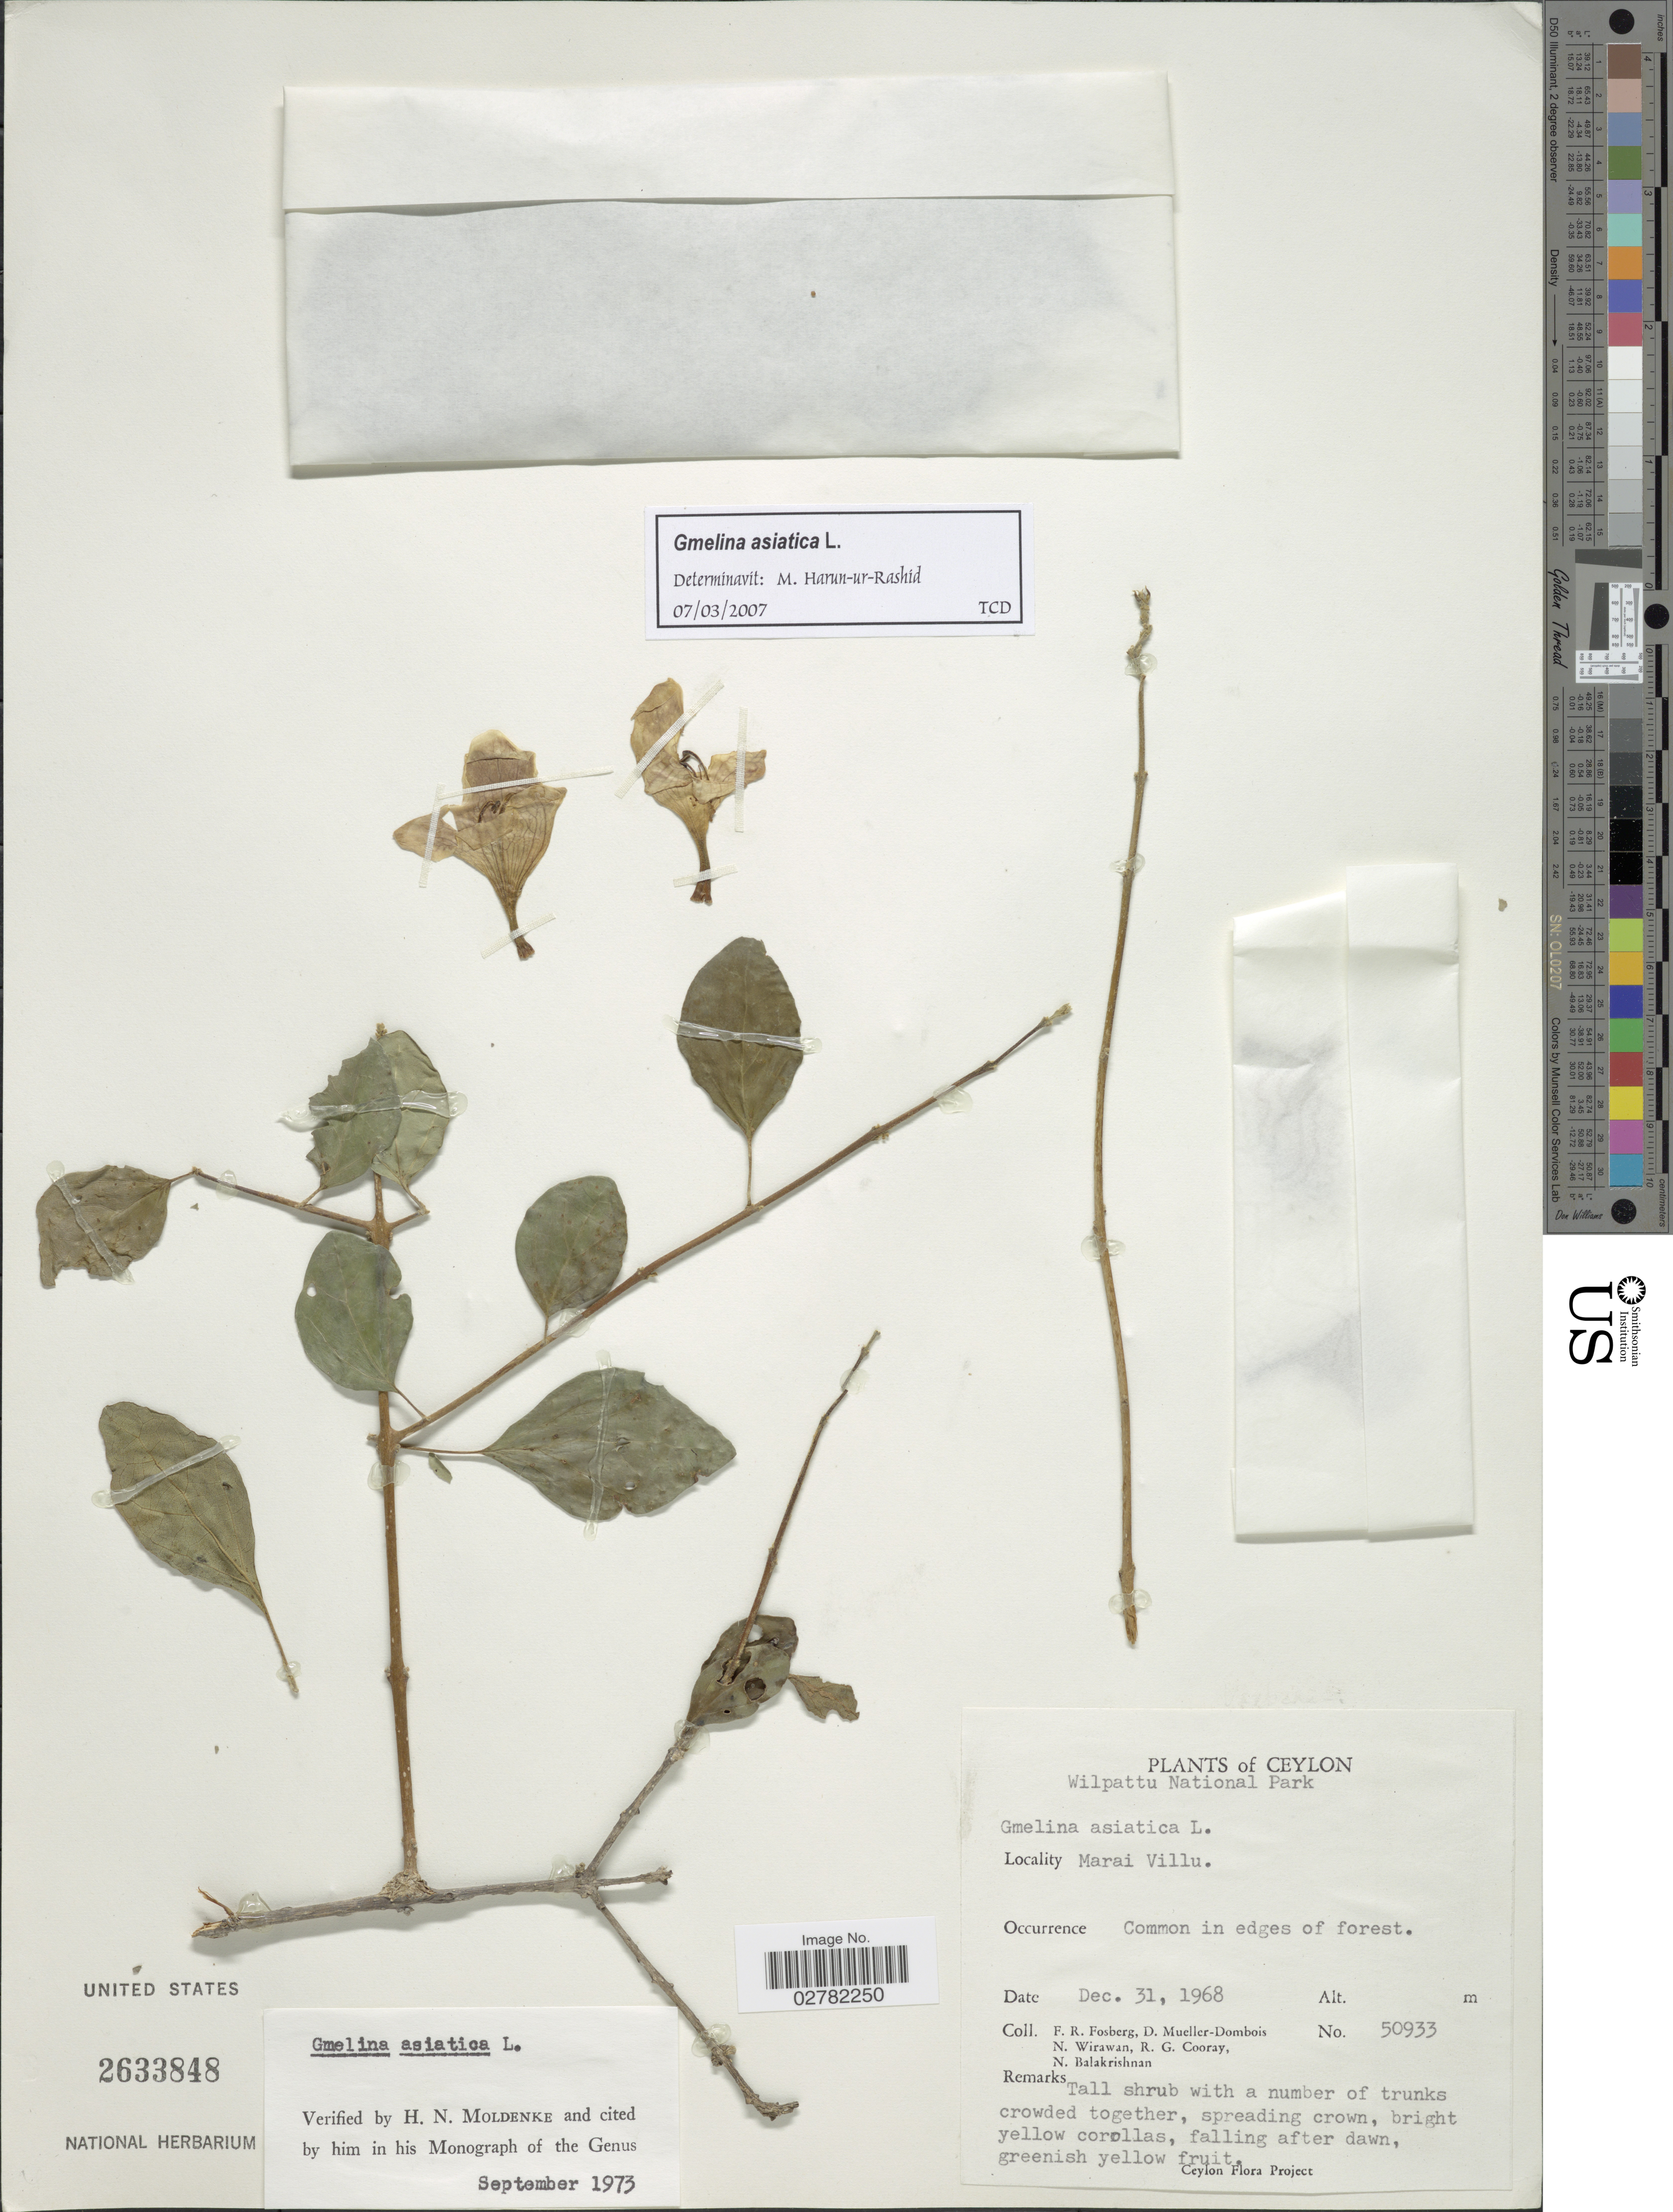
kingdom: Plantae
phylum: Tracheophyta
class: Magnoliopsida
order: Lamiales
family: Lamiaceae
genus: Gmelina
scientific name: Gmelina asiatica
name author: L.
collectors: F. R. Fosberg, D. Mueller-Dombois, N. Wirawan, R. Cooray & N. Balakrishnan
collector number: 50933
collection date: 1968-12-31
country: Sri Lanka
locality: Ceylon. Wilpattu National Park. Marai Villu.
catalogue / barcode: US 2633848